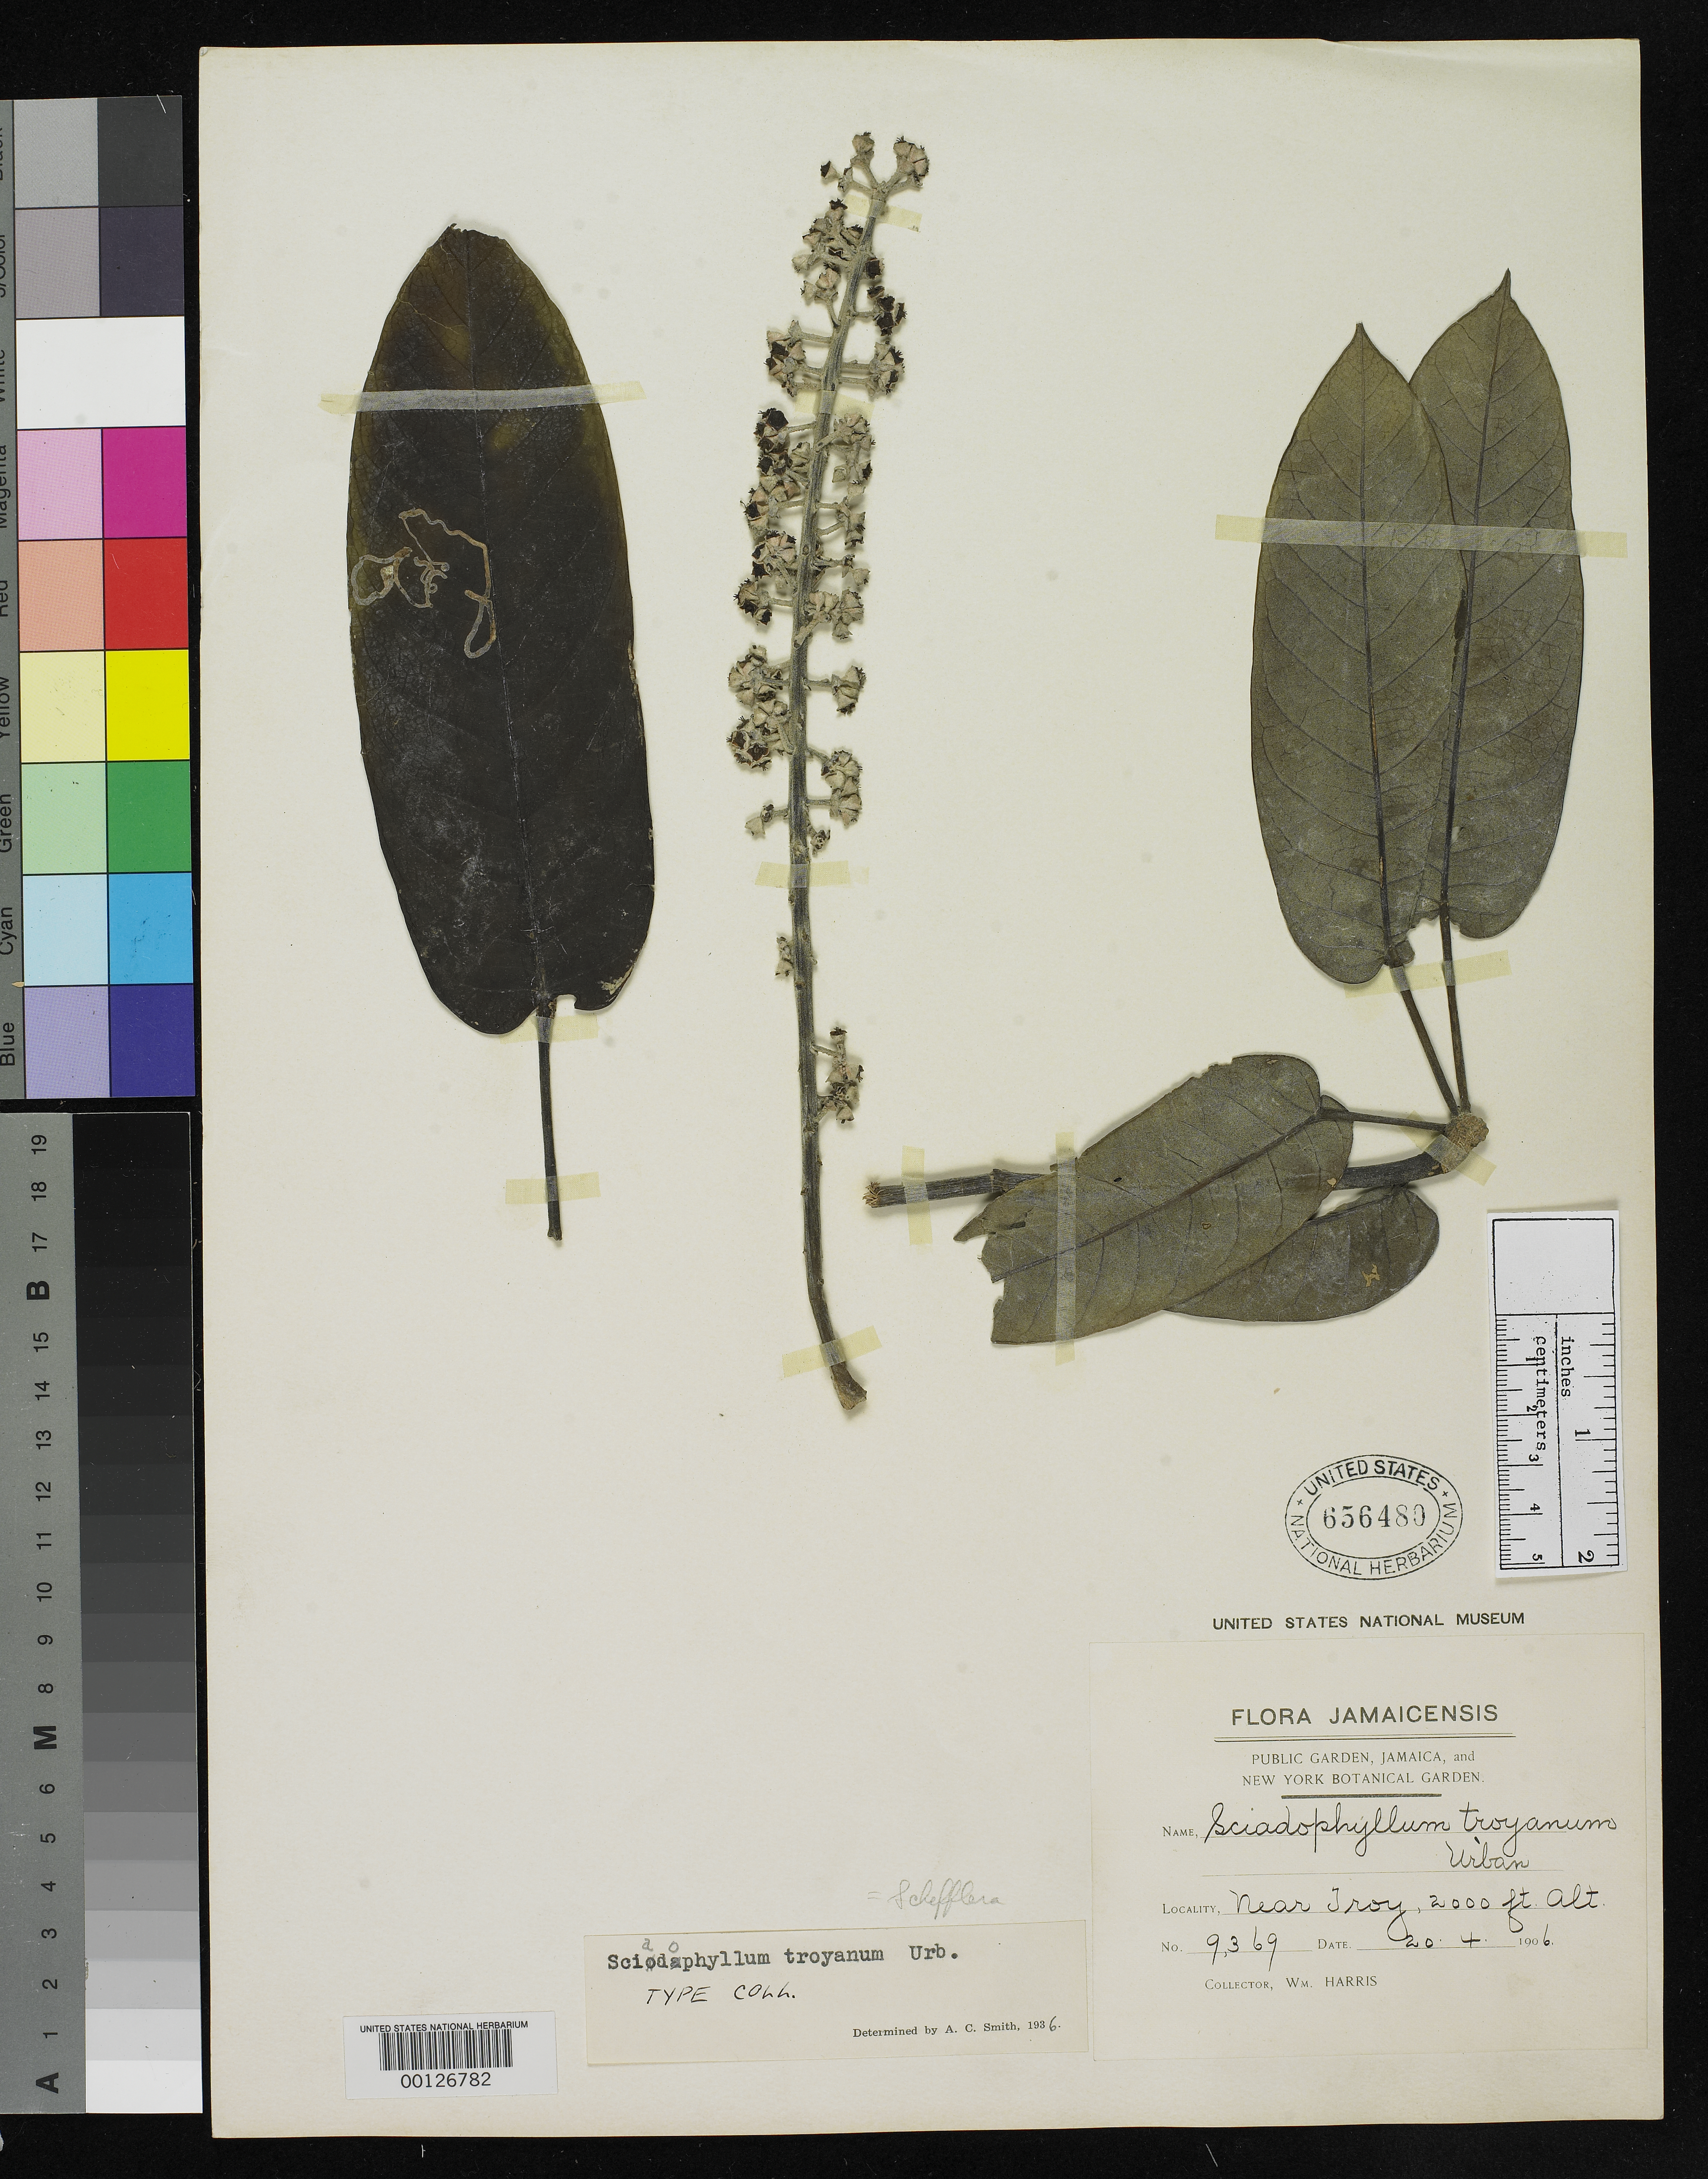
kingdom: Plantae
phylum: Tracheophyta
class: Magnoliopsida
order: Apiales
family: Araliaceae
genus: Sciodaphyllum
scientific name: Sciodaphyllum troyanum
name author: Urb.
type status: Isotype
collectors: W. H. Harris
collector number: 9369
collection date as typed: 20 Apr 1906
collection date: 1906-04-20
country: Jamaica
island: Greater Antilles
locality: Near Troy.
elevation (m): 660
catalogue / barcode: US 656480